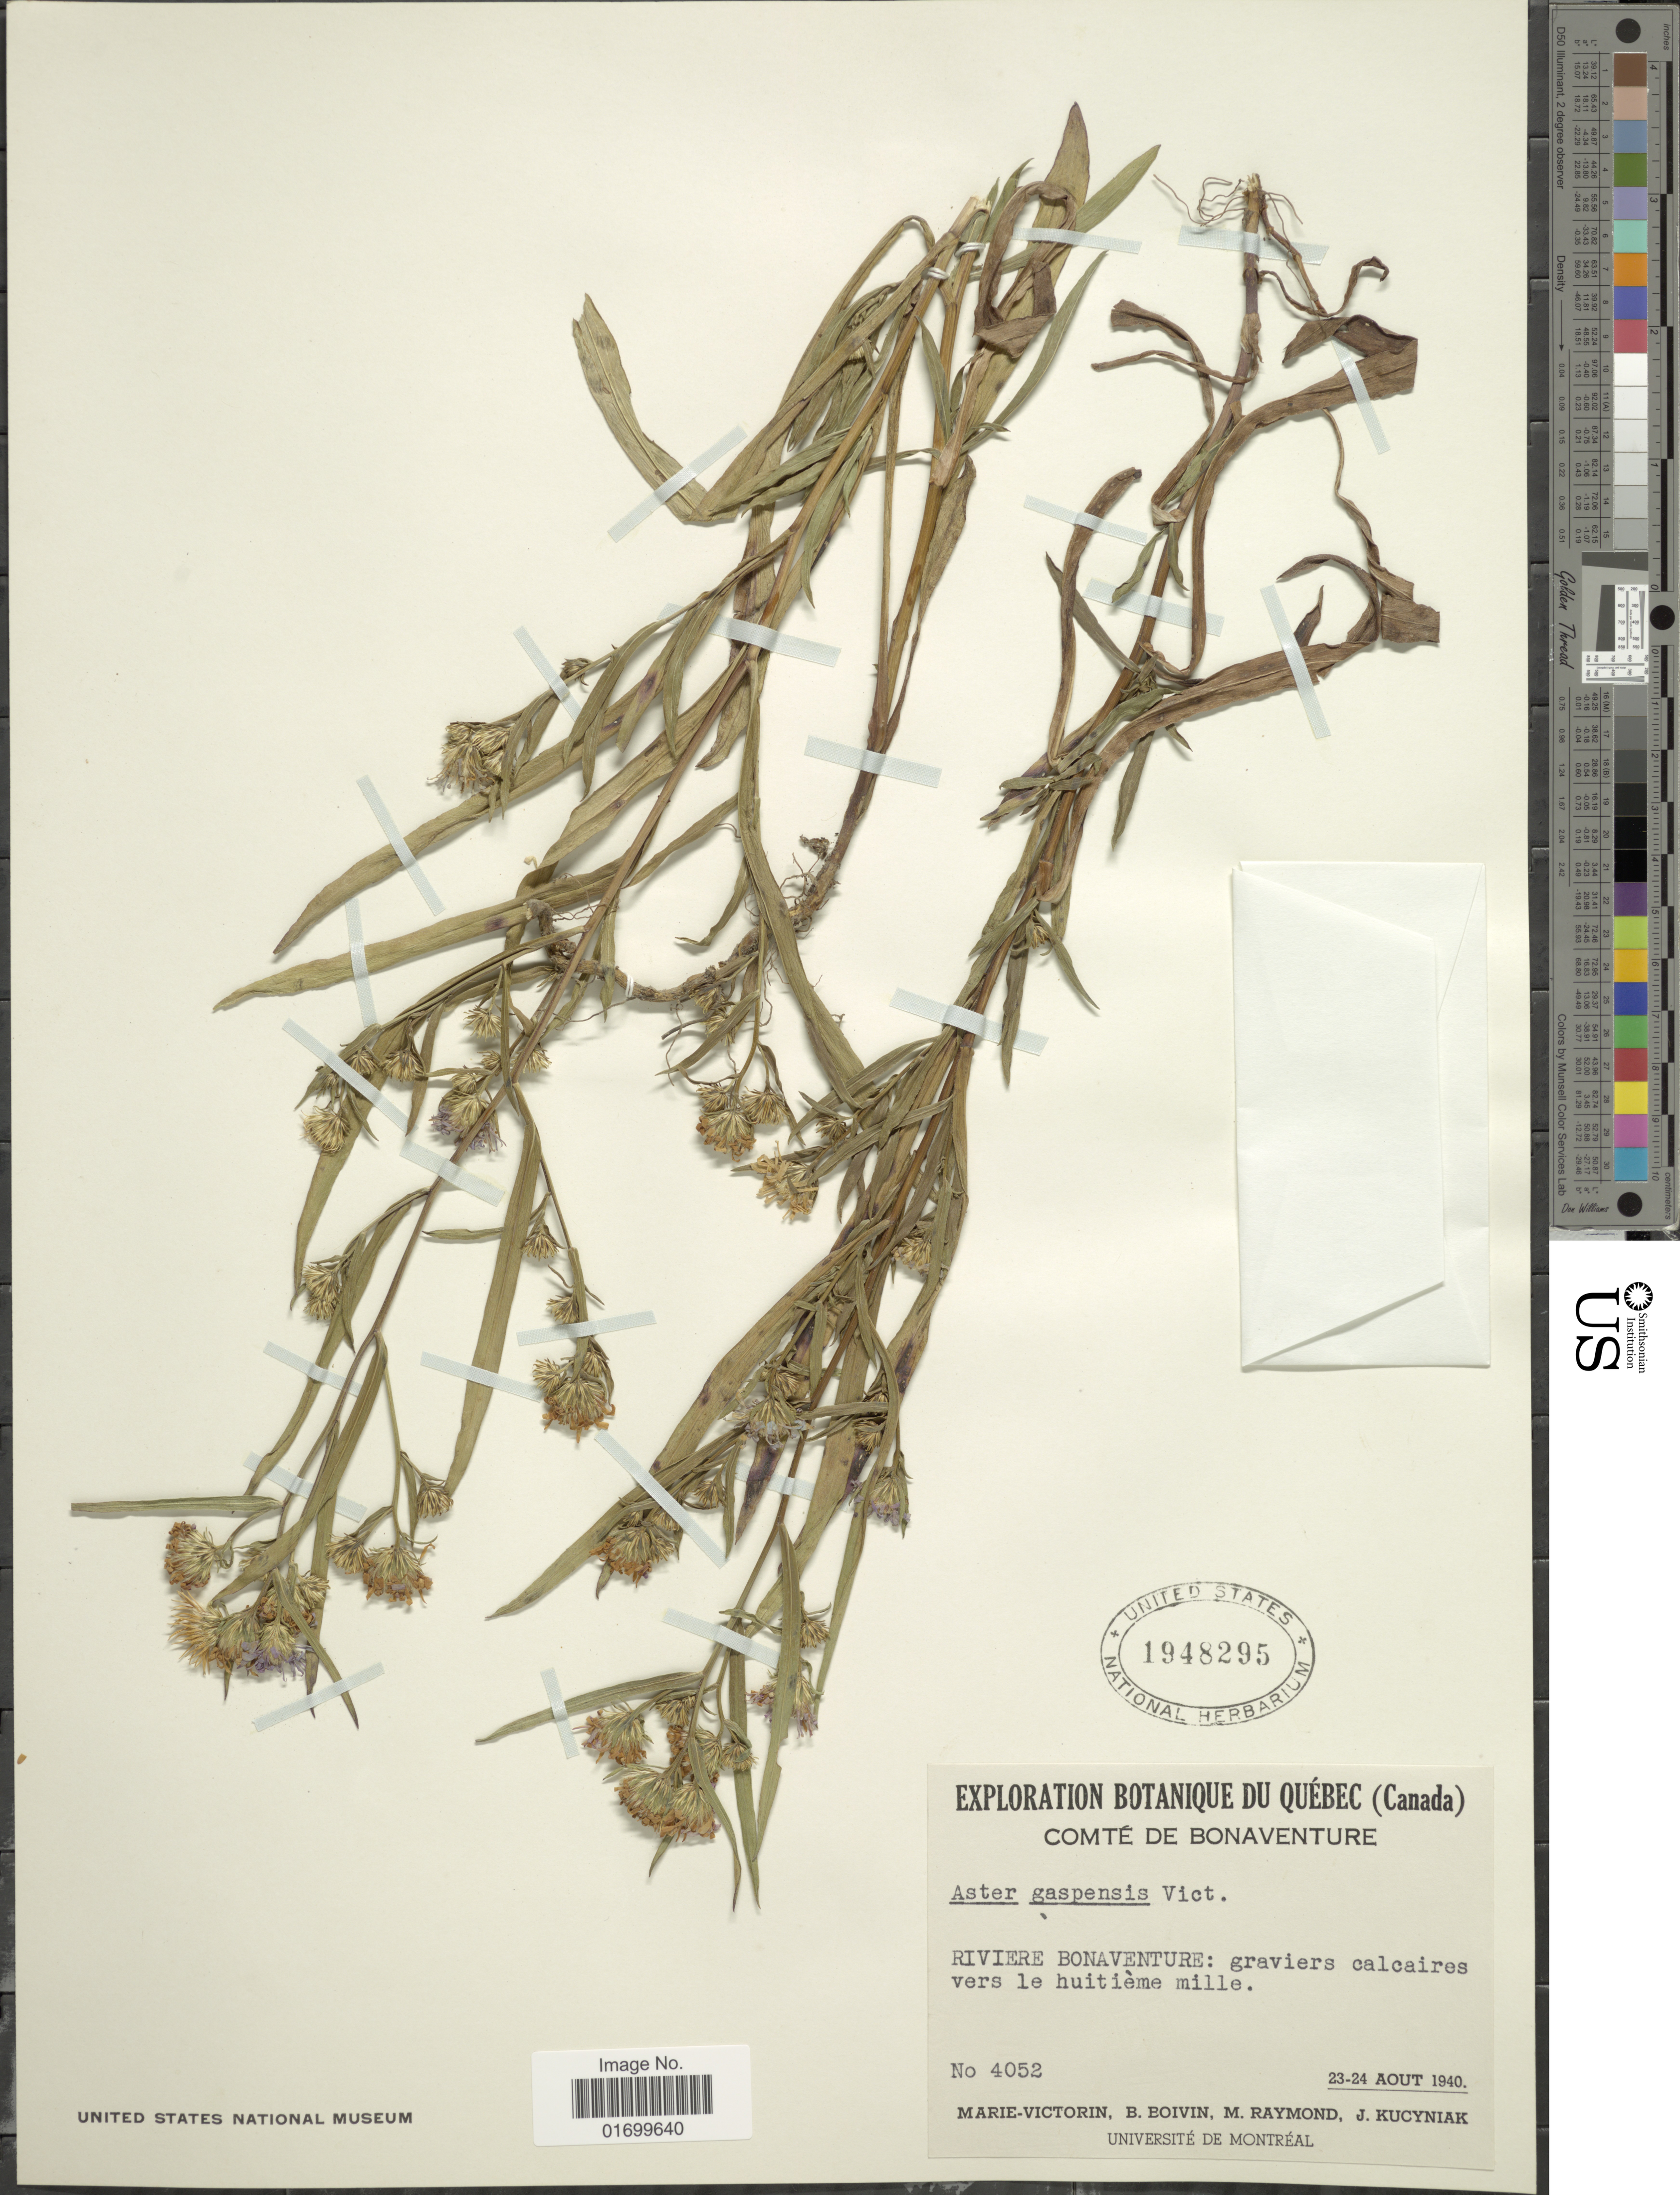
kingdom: Plantae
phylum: Tracheophyta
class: Magnoliopsida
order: Asterales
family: Asteraceae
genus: Symphyotrichum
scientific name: Symphyotrichum novi-belgii var. novi-belgii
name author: (L.) G.L. Nesom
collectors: -. Marie-Victorin, J. R. B. Boivin, M. Raymond & J. Kucyniak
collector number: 4052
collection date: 1940-08-23/1940-08-24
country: Canada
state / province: Quebec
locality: Comté de Bonaventure, Riviere Bonaventure: graviers calcaires vers le huitième mille.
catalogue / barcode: US 1948295